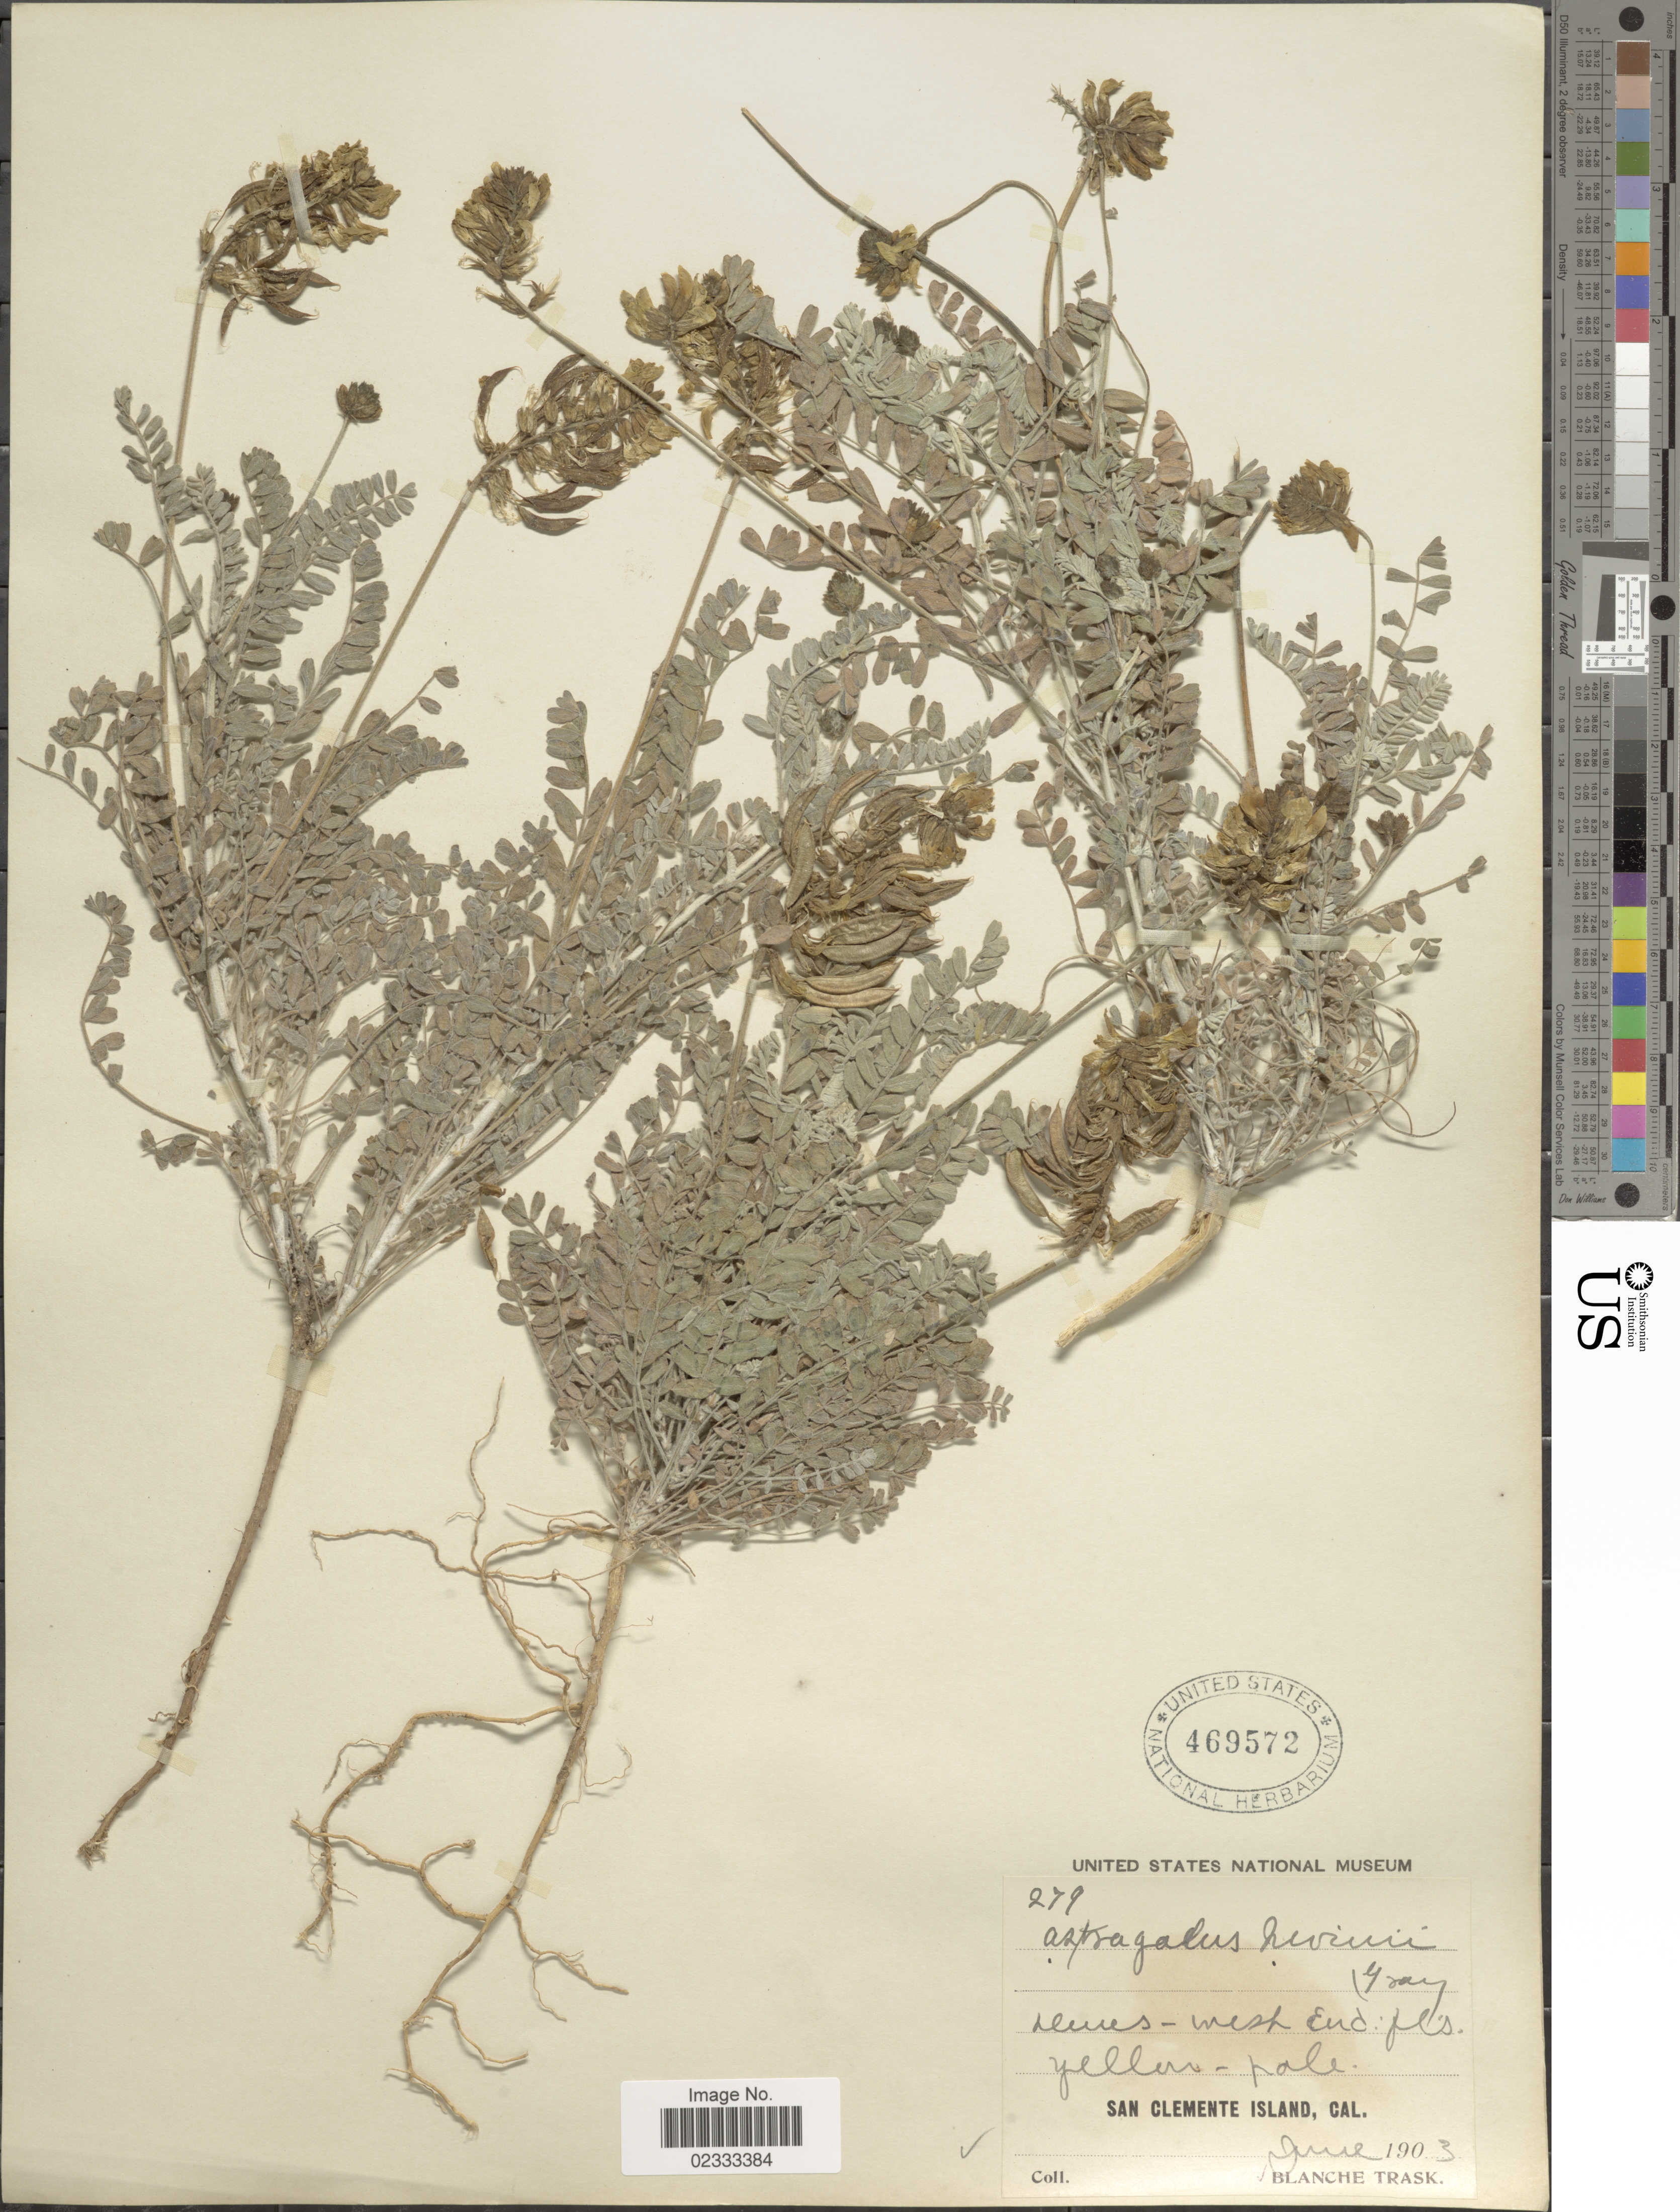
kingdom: Plantae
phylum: Tracheophyta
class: Magnoliopsida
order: Fabales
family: Fabaceae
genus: Astragalus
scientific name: Astragalus nevinii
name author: A. Gray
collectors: B. Trask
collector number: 279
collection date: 1903-06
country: United States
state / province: California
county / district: Los Angeles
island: San Clemente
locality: San Clemente Island, dunes-west end.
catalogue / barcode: US 469572